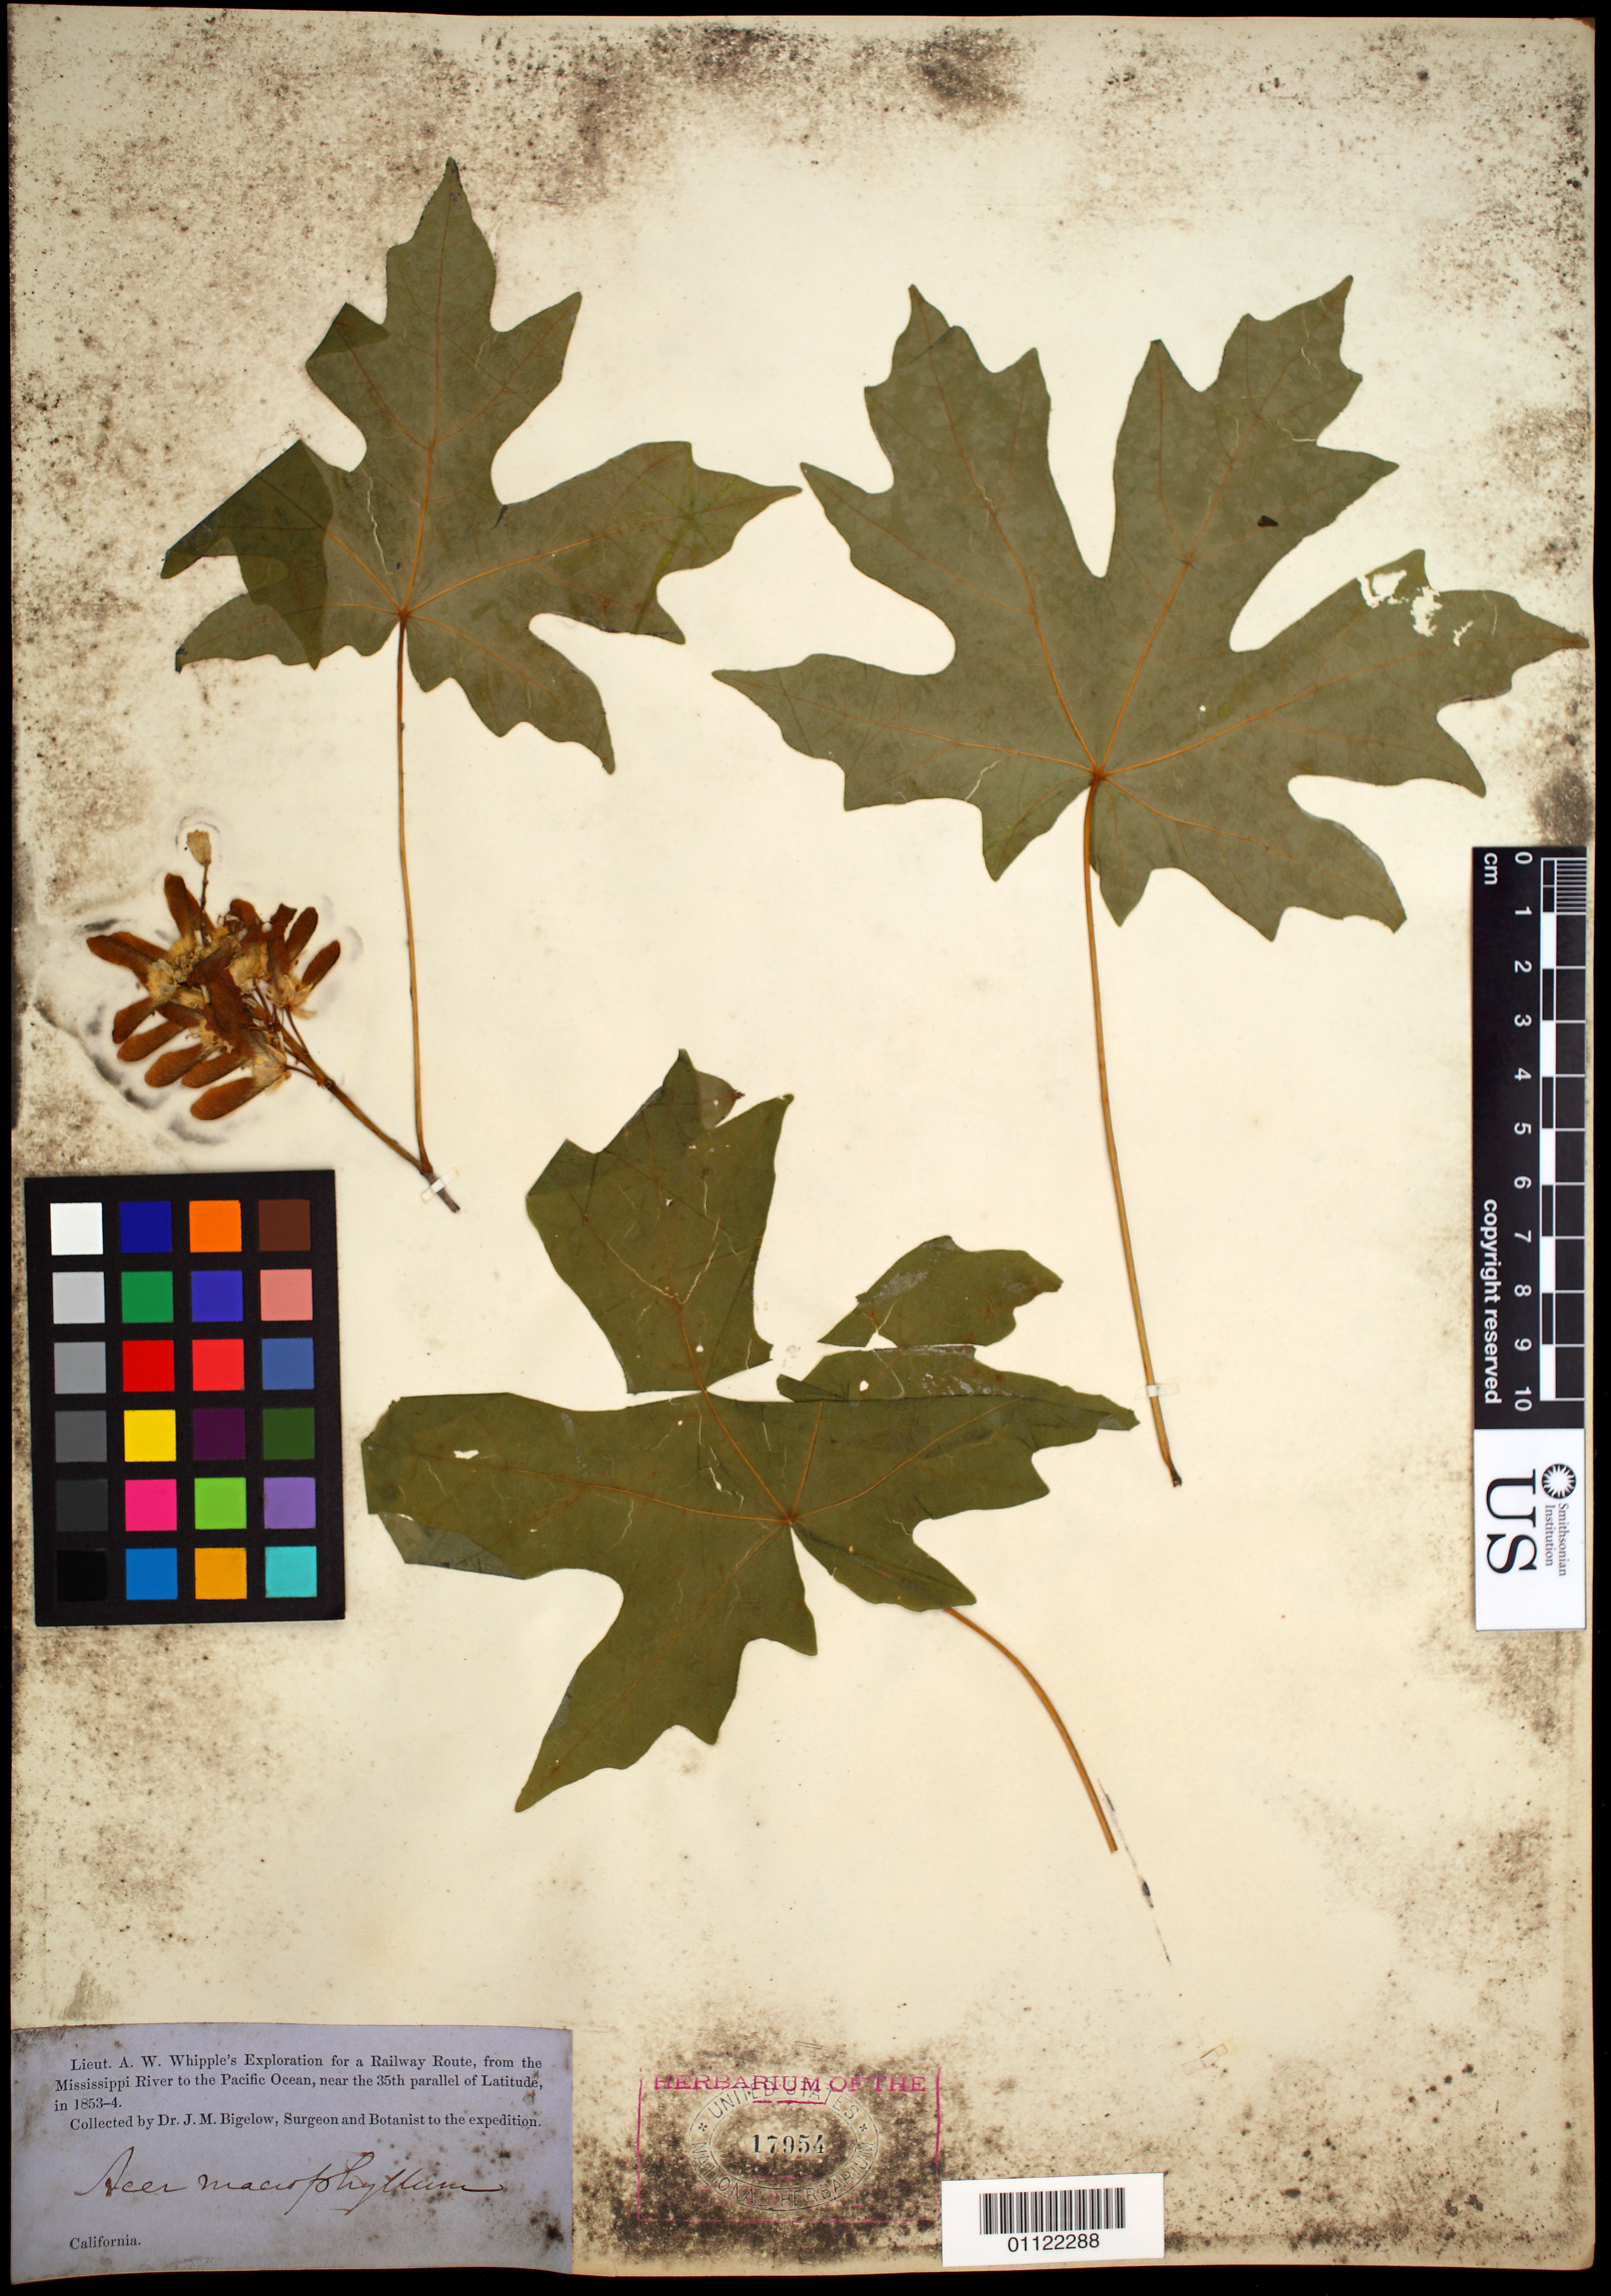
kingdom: Plantae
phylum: Tracheophyta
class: Magnoliopsida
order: Sapindales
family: Sapindaceae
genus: Acer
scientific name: Acer macrophyllum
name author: Pursh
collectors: J. M. Bigelow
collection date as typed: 1853 to -- --- 1854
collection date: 1853/1854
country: United States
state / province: California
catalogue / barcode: US 17954